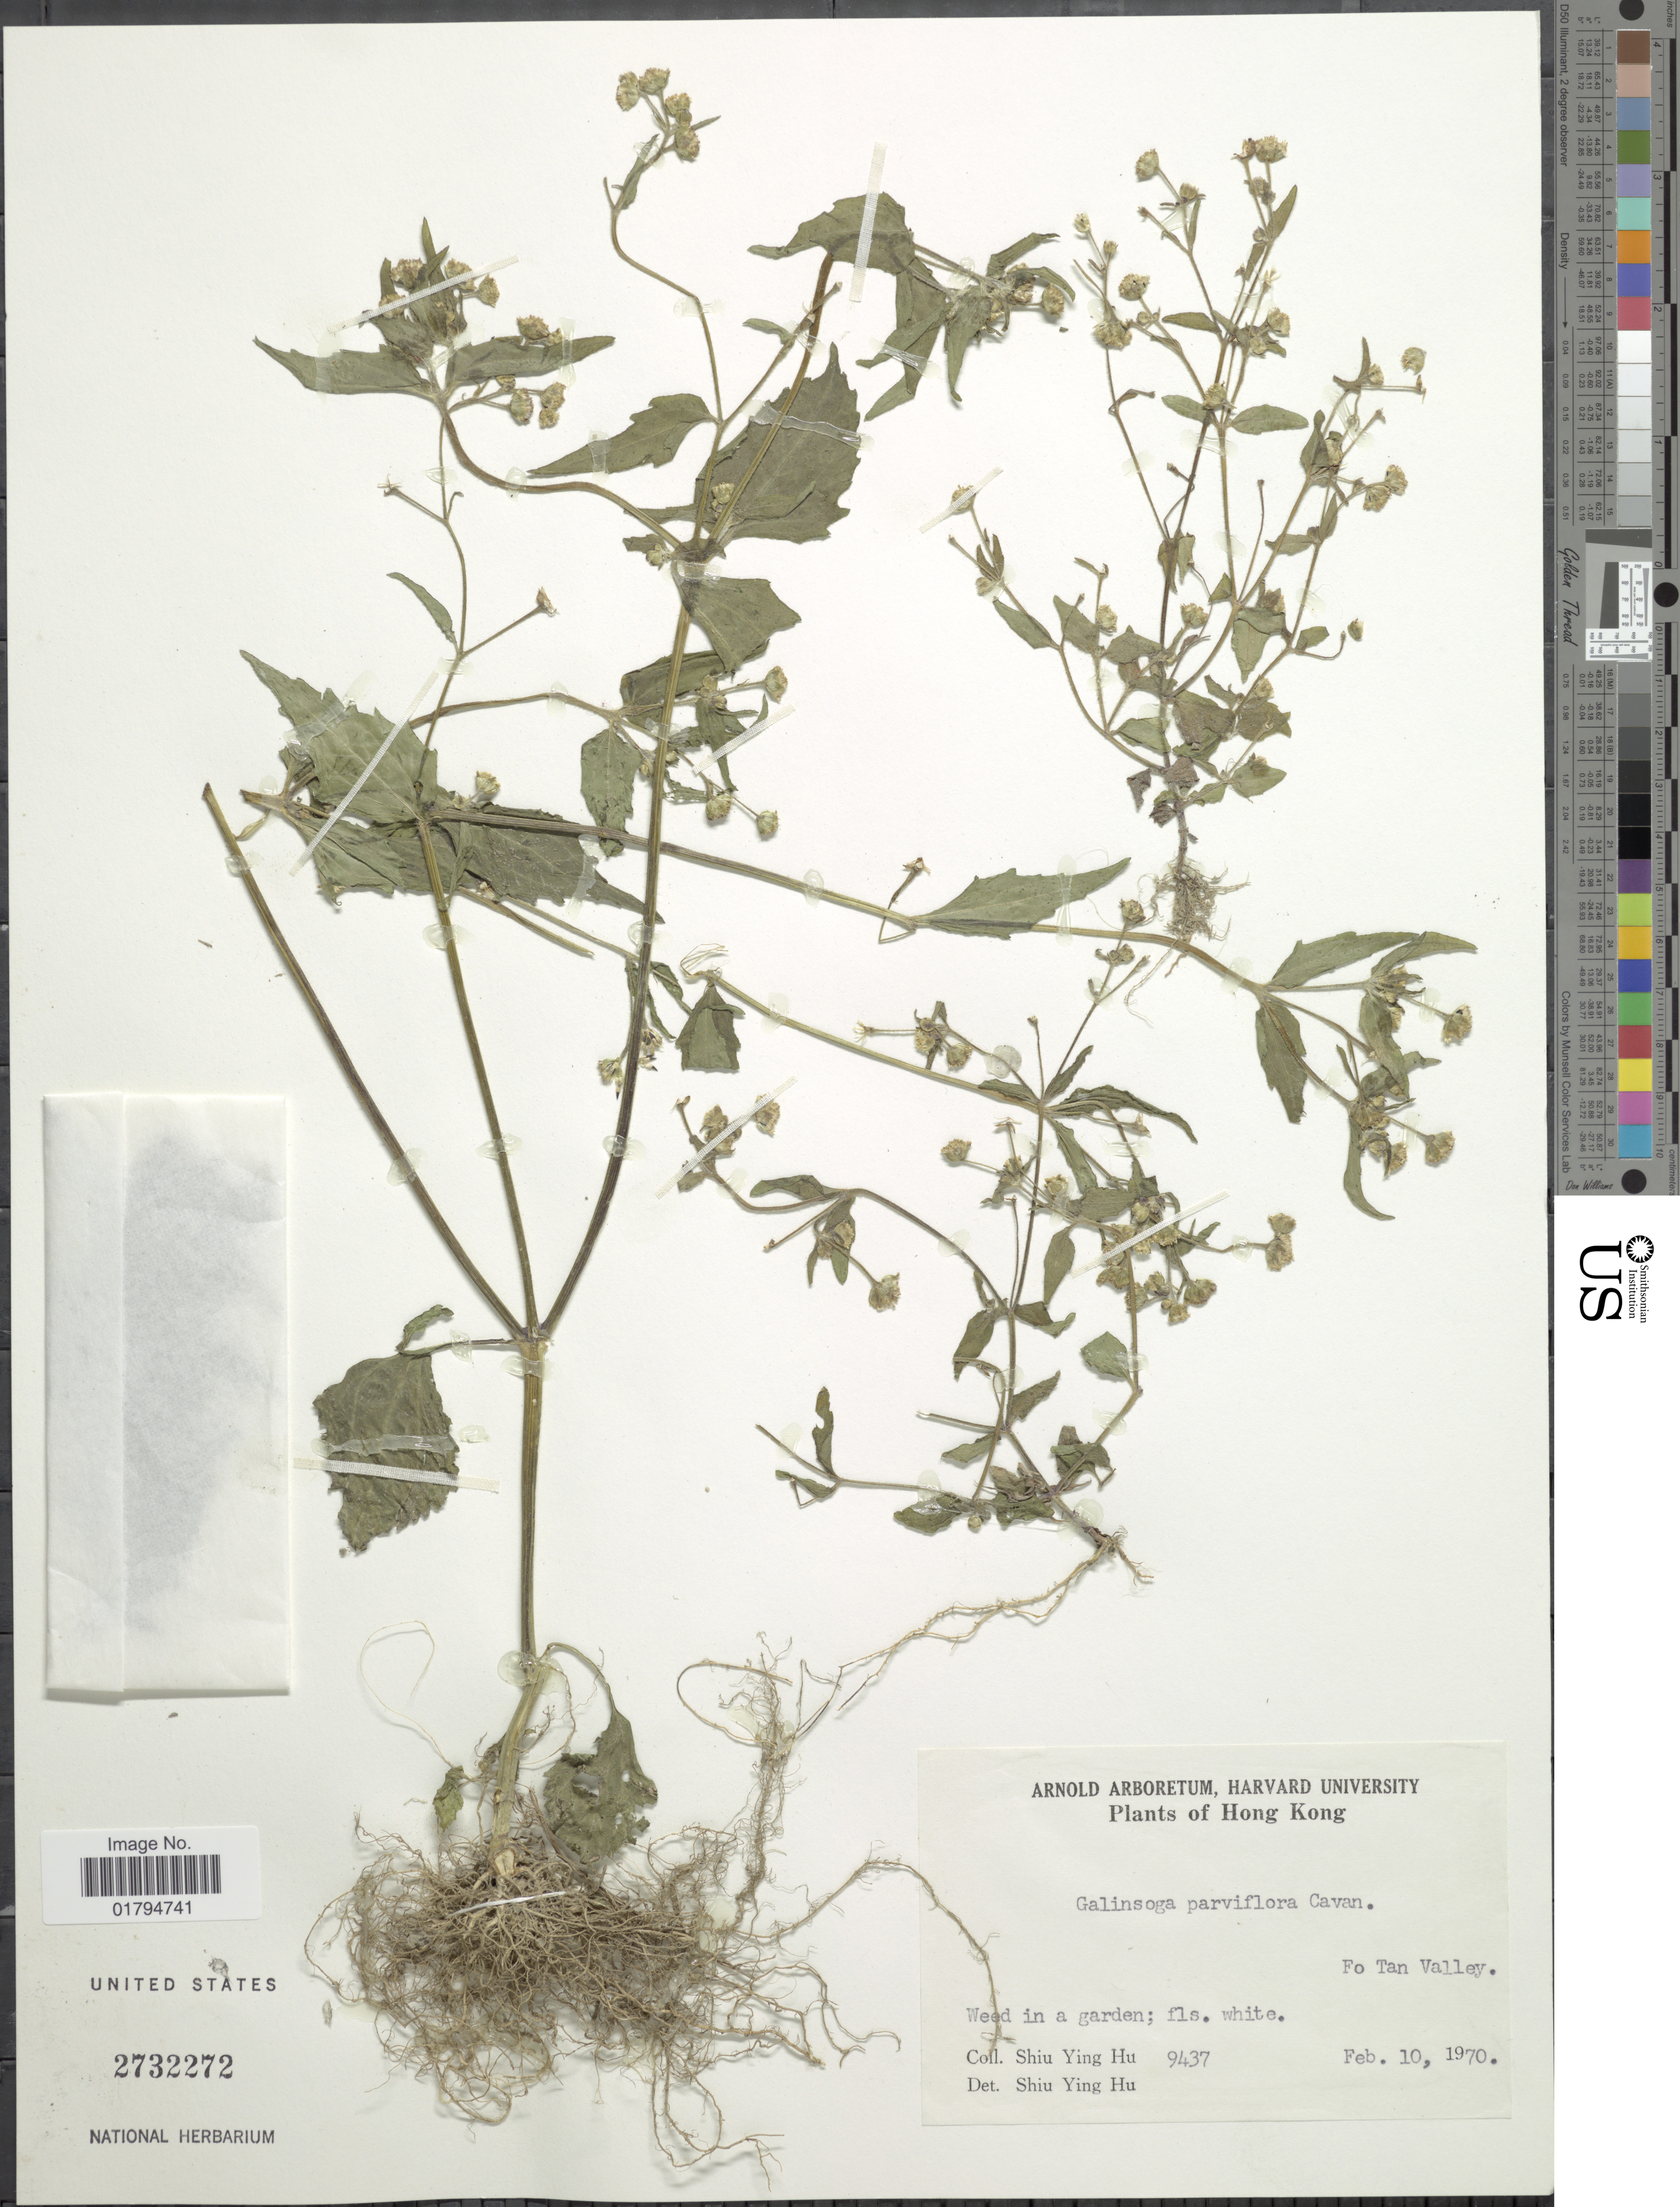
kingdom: Plantae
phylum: Tracheophyta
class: Magnoliopsida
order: Asterales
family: Asteraceae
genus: Galinsoga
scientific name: Galinsoga parviflora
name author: Cav.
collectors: S. Y. Hu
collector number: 9437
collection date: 1970-02-10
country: China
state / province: Hong Kong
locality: Fo Tan Valley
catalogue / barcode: US 2732272